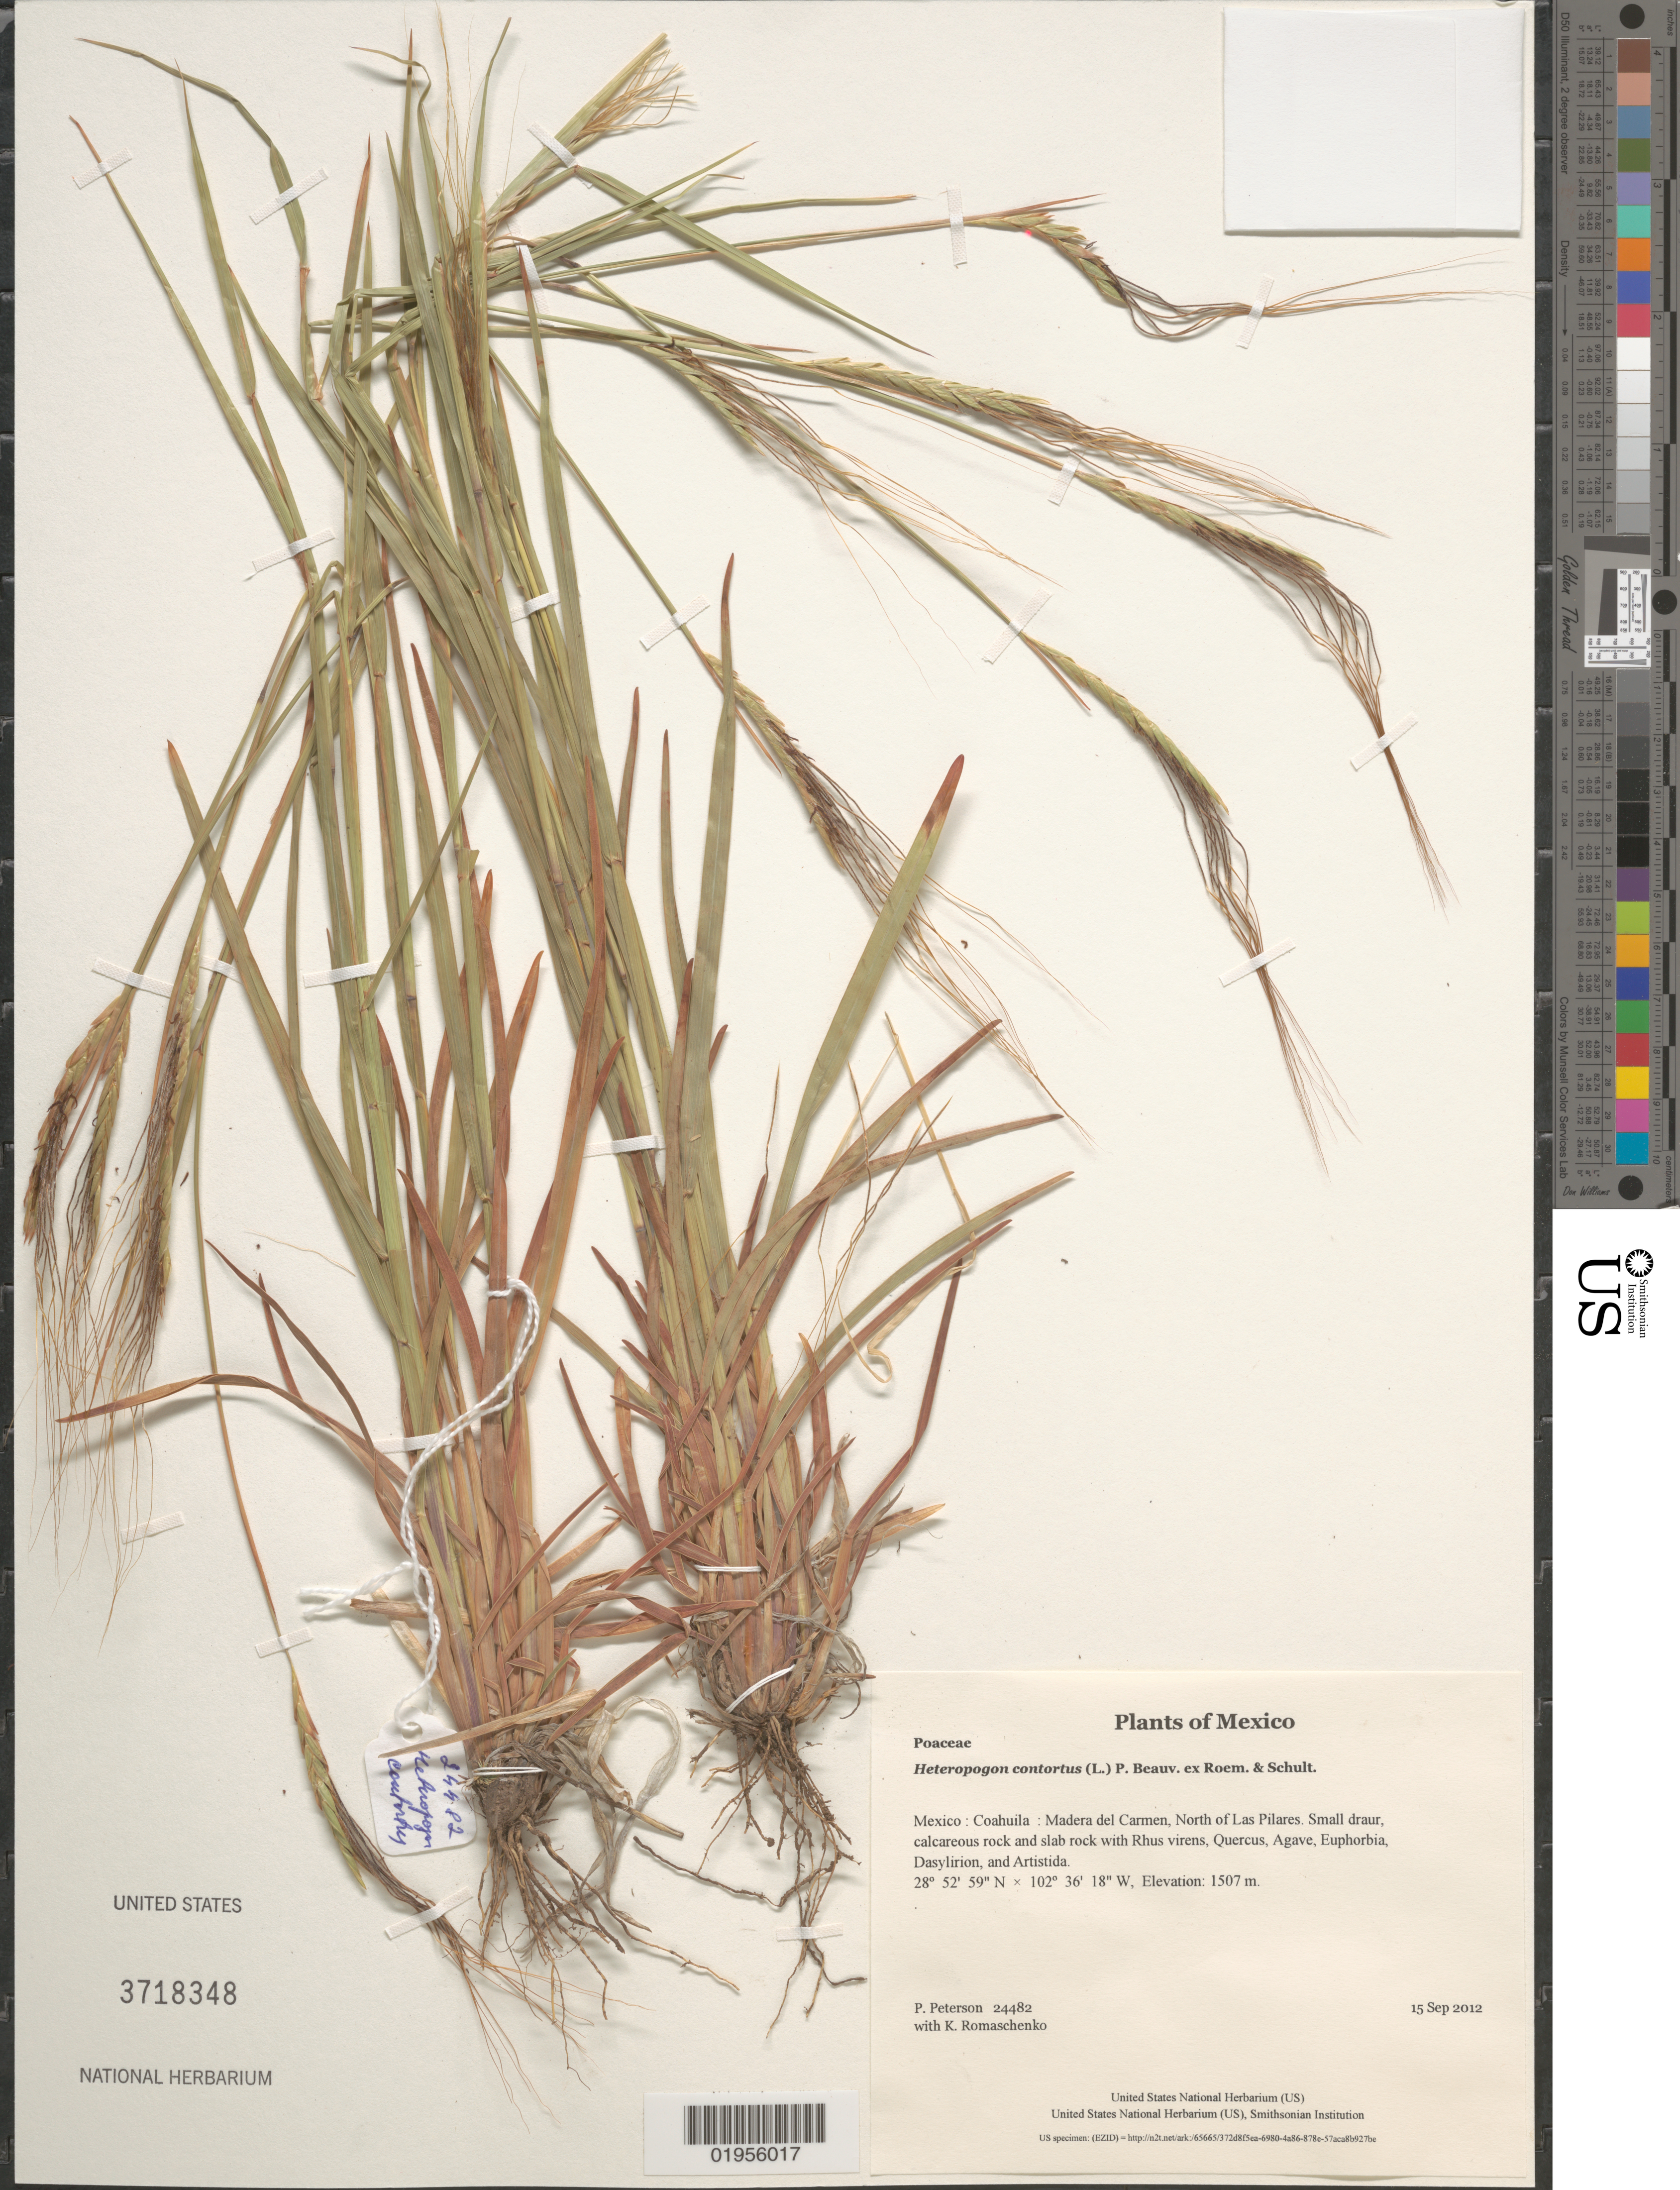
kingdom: Plantae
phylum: Tracheophyta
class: Liliopsida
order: Poales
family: Poaceae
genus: Heteropogon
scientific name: Heteropogon contortus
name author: (L.) P. Beauv. ex Roem. & Schult.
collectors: P. M. Peterson & K. Romaschenko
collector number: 24482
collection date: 2012-09-15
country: Mexico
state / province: Coahuila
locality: Madera del Carmen, North of Las Pilares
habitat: Small draur, calcareous rock and slab rock with Rhus virens, Quercus, Agave, Euphorbia, Dasylirion, and Artistida.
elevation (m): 1507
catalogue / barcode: US 3718348